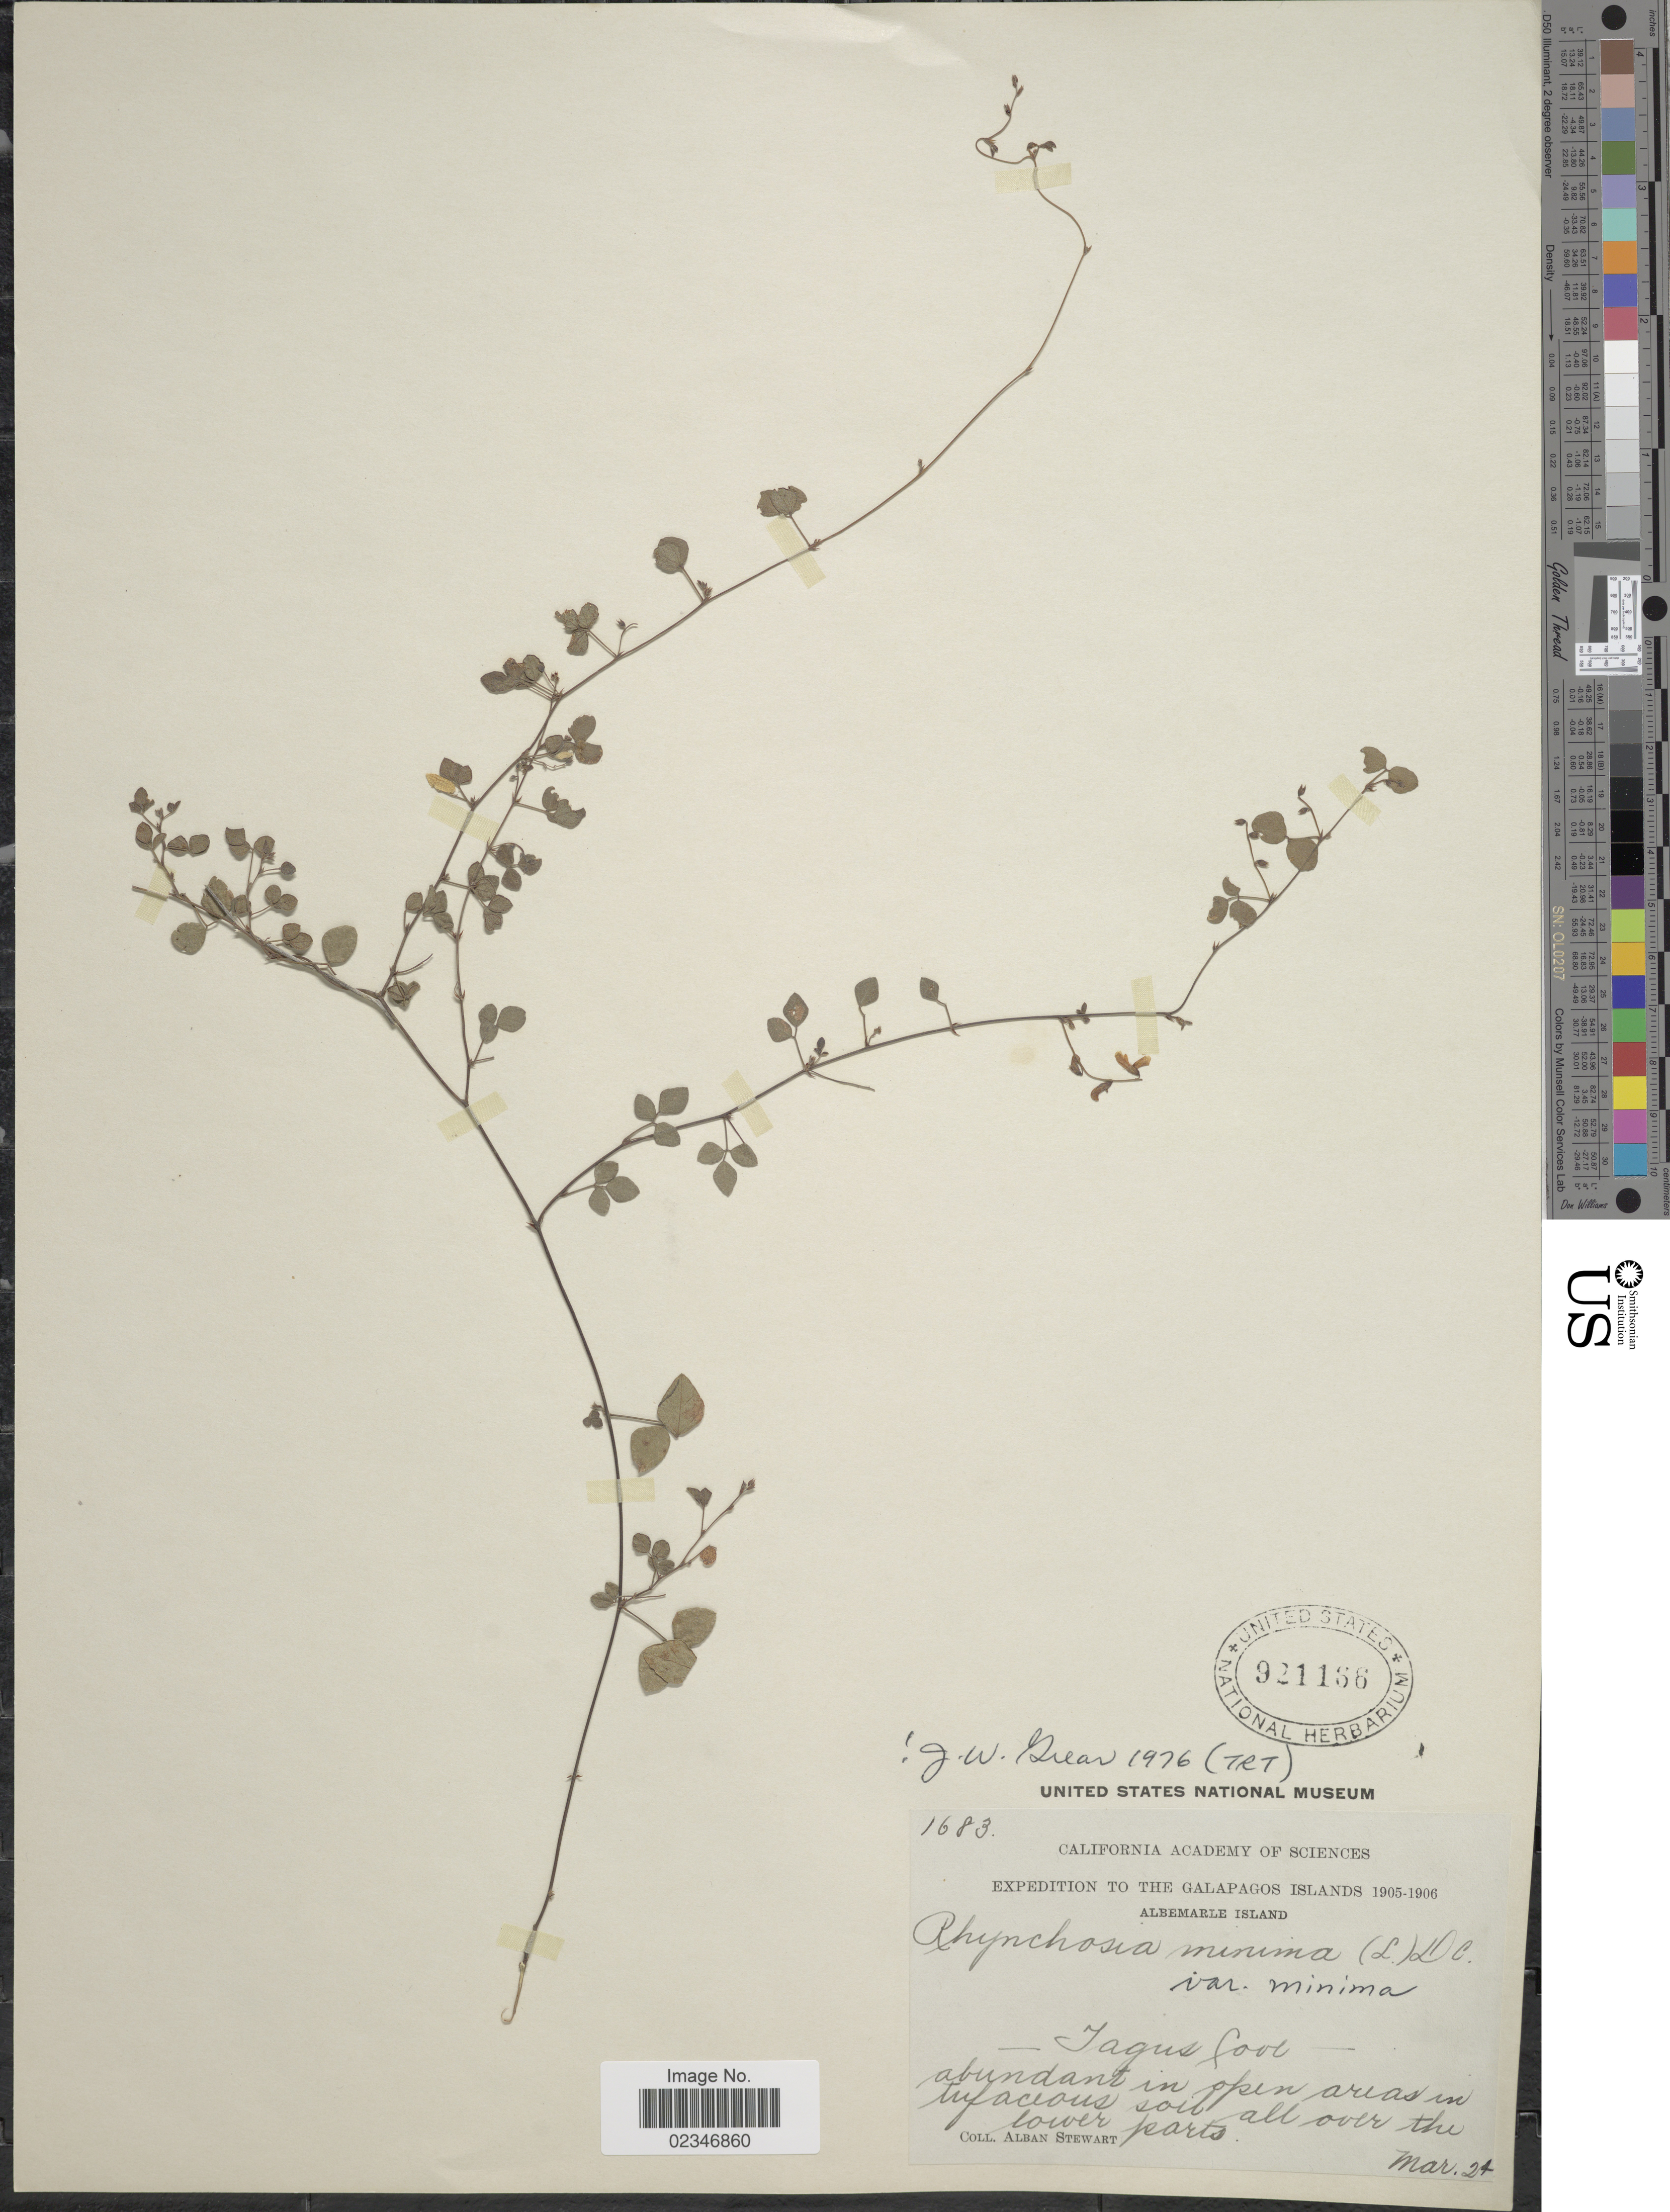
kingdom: Plantae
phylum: Tracheophyta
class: Magnoliopsida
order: Fabales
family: Fabaceae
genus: Rhynchosia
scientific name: Rhynchosia minima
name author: (L.) DC.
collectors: A. Stewart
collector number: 1683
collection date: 1905-03-24/1906-03-24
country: Ecuador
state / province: Colón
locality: The Galapagos Islands, Albemarle Island, Jagus Foot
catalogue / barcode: US 921166